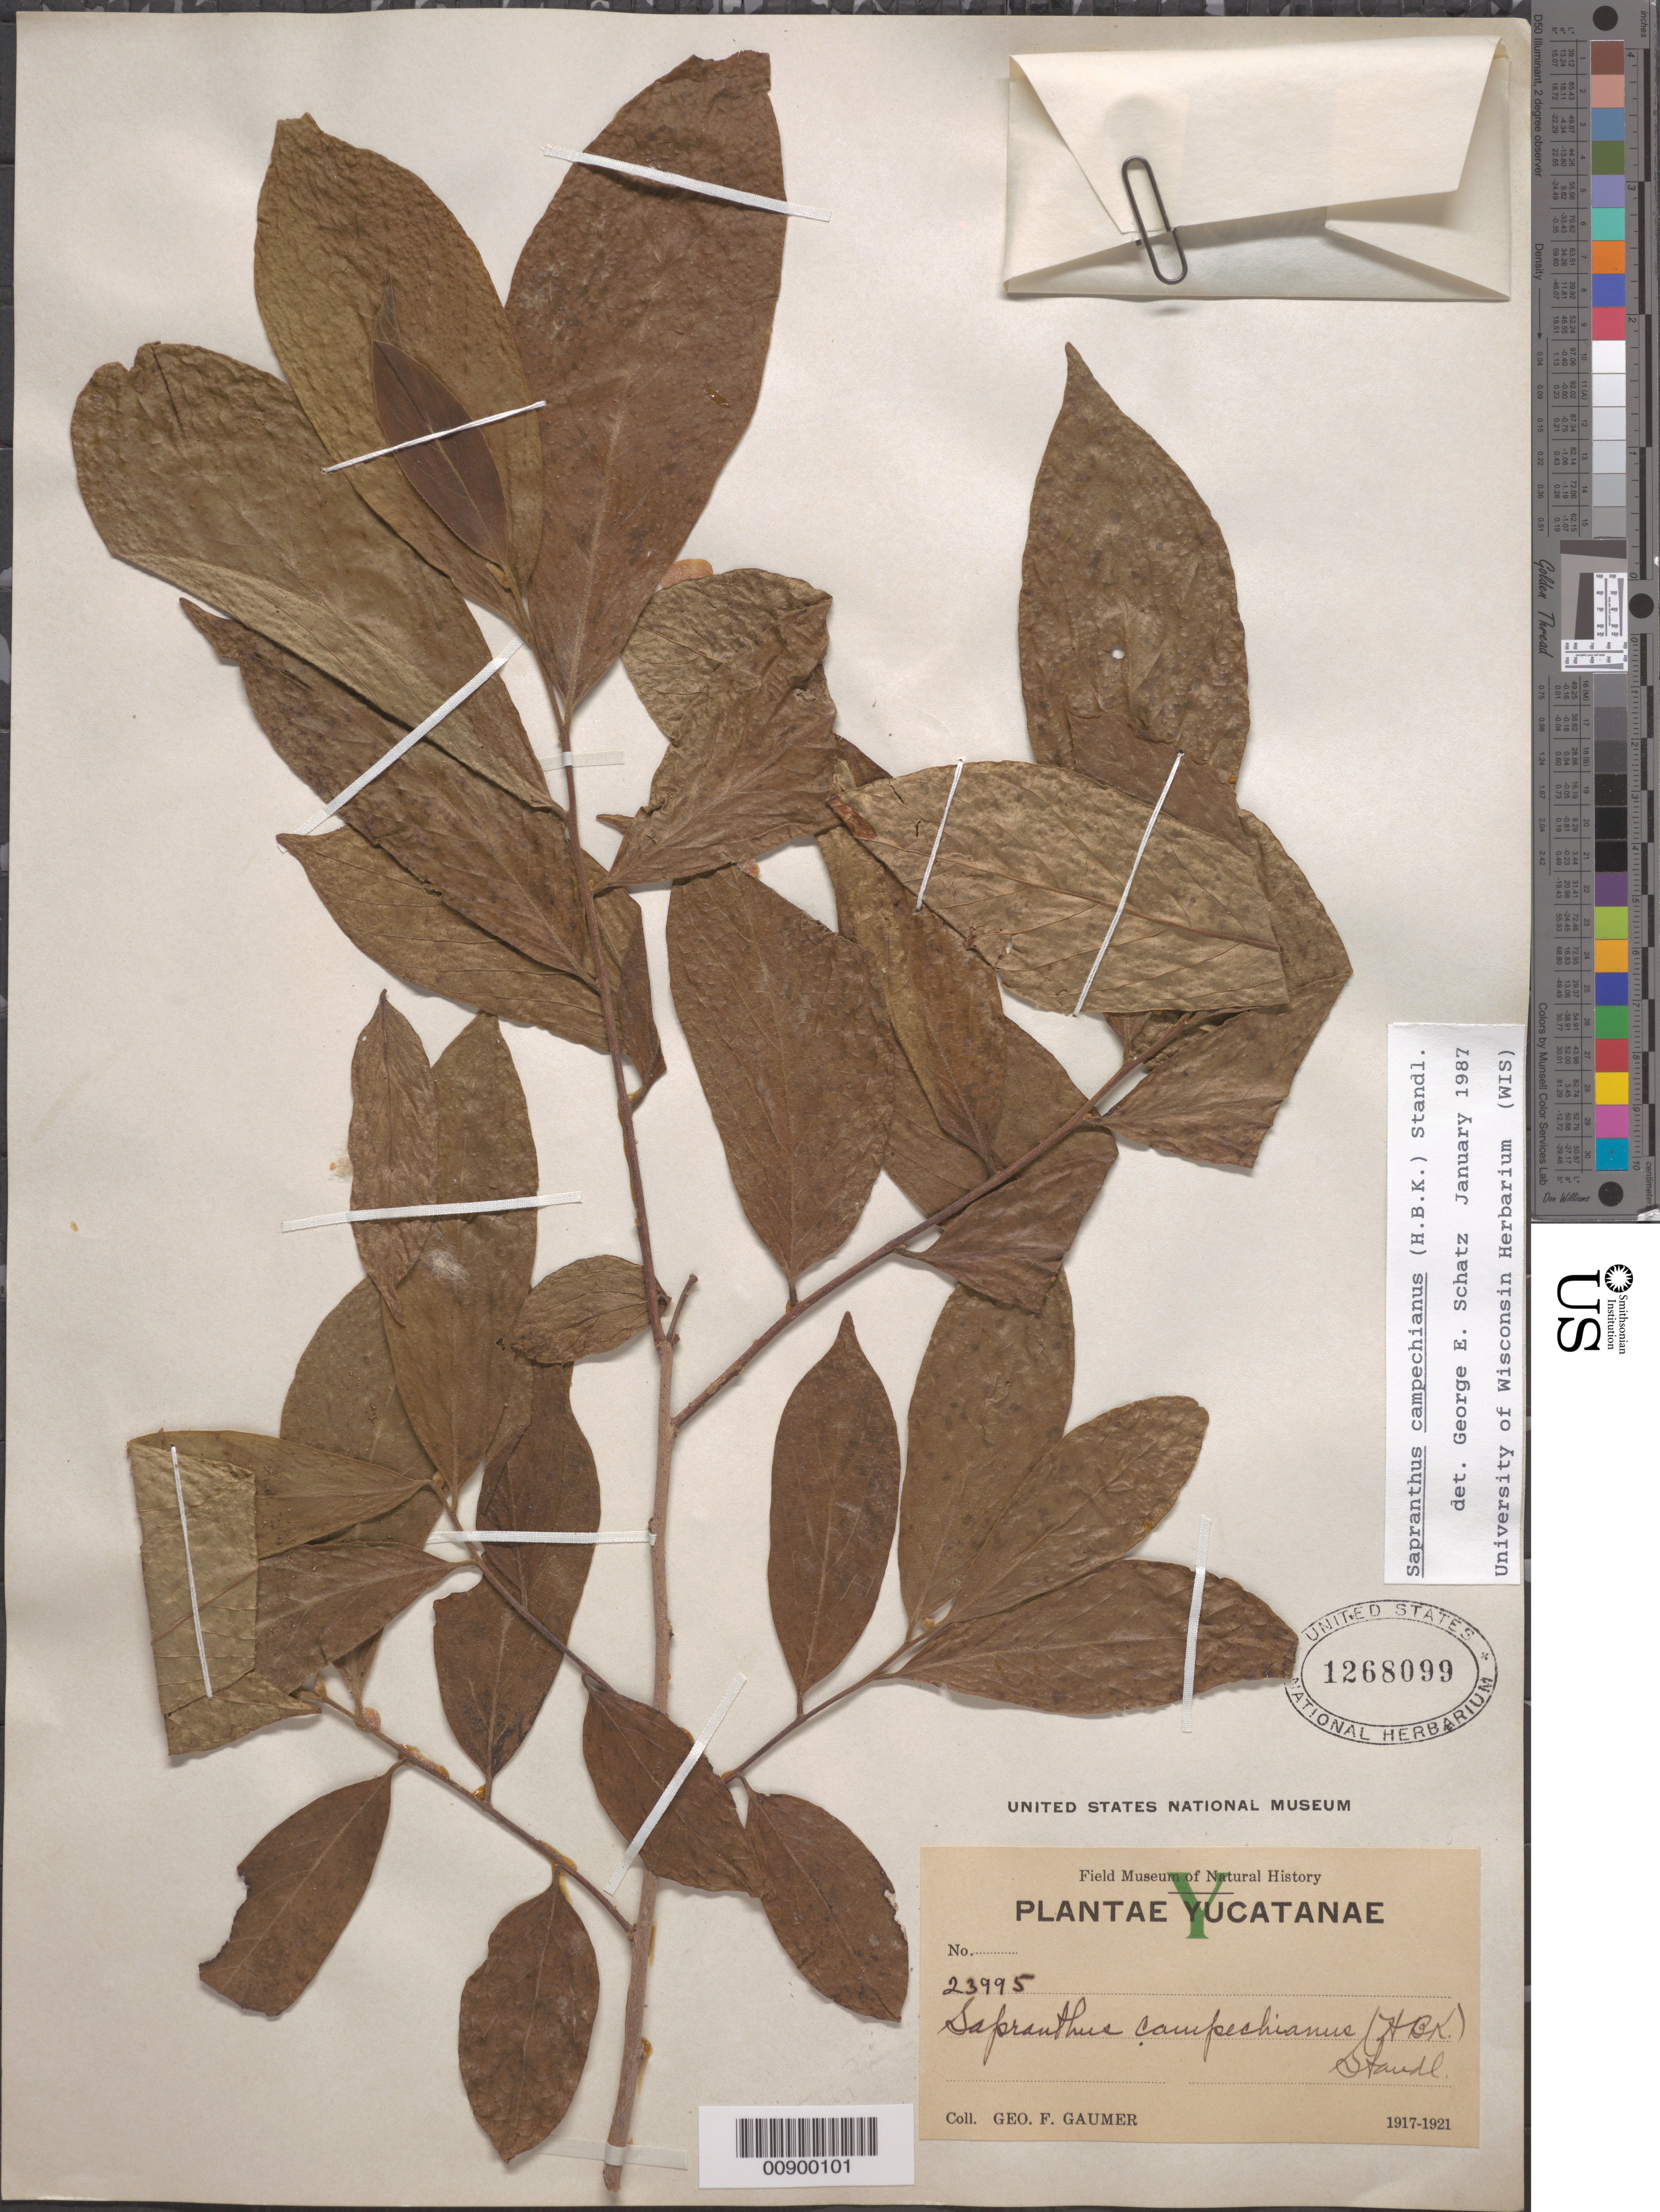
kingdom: Plantae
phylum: Tracheophyta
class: Magnoliopsida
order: Magnoliales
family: Annonaceae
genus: Sapranthus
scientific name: Sapranthus campechianus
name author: (Kunth) Standl.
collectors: G. F. Gaumer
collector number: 23995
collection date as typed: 1917 to -- --- 1921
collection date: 1917/1921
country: Mexico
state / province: Yucatán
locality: Yucatán.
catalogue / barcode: US 1268099